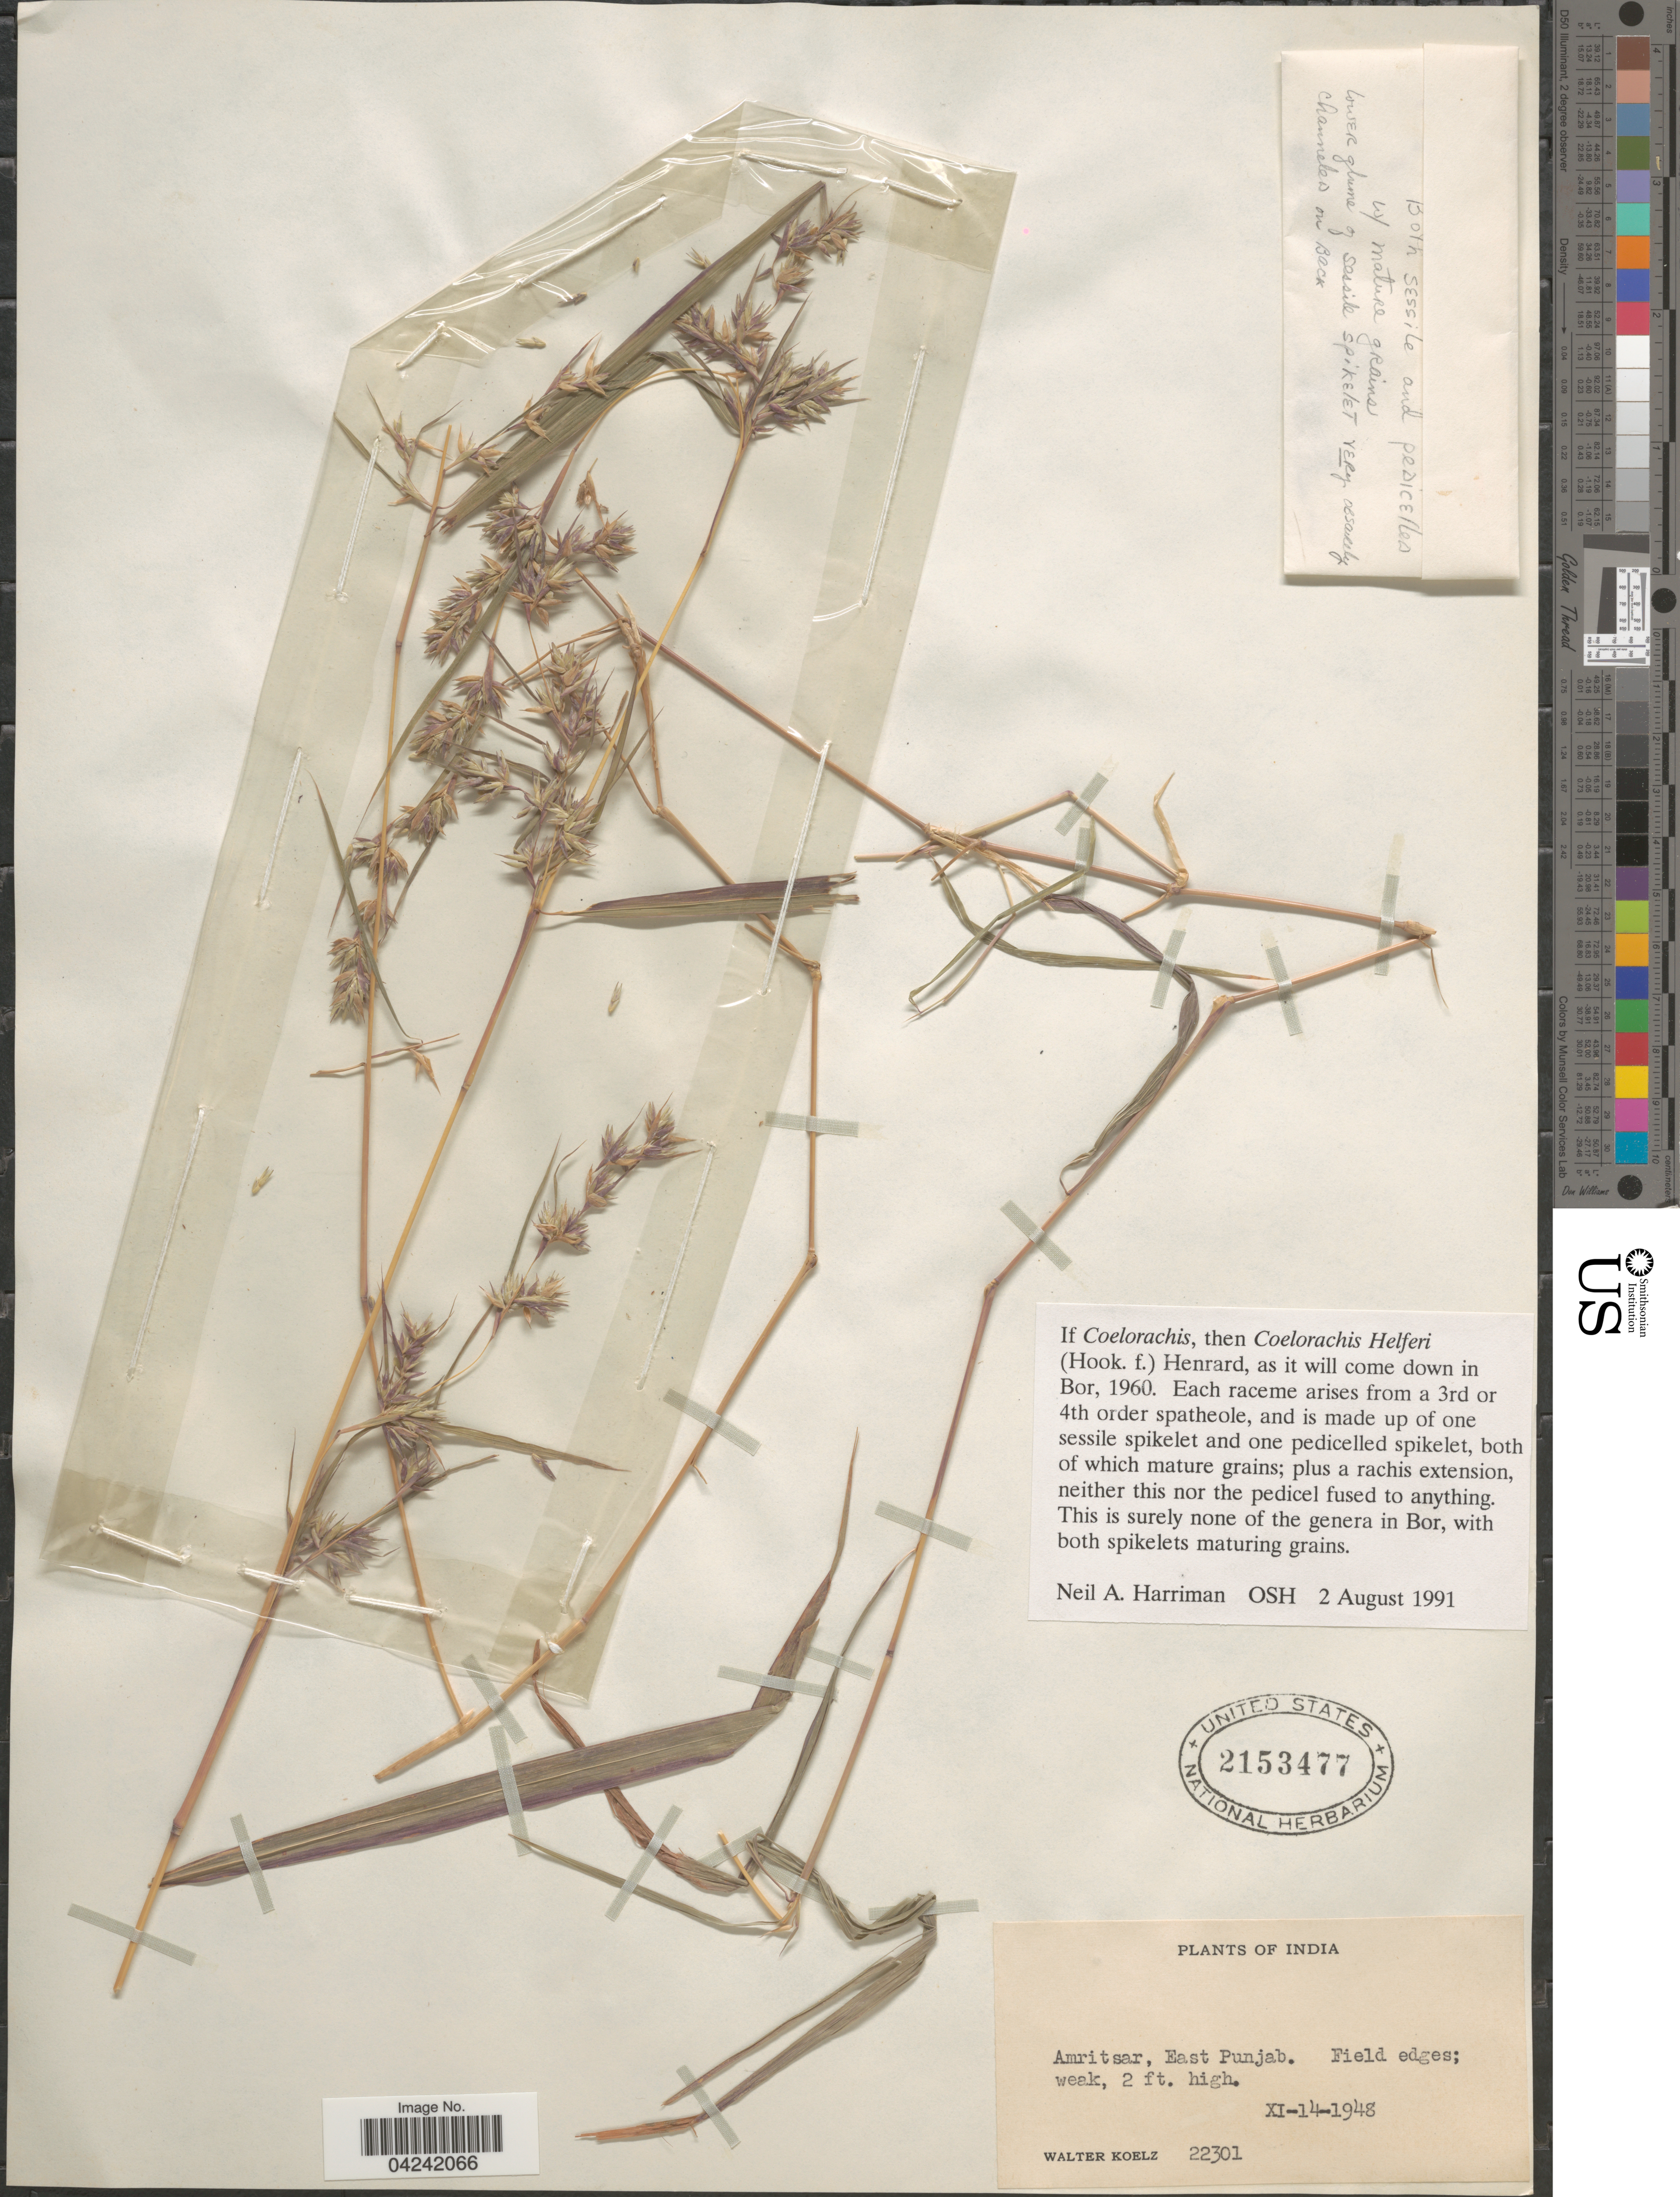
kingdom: Plantae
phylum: Tracheophyta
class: Liliopsida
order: Poales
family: Poaceae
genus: Mnesithea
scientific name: Mnesithea sp.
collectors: W. N. Koelz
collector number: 22301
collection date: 1948-11-14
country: India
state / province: Punjab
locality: Amritsar, East Punjab.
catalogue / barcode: US 2153477